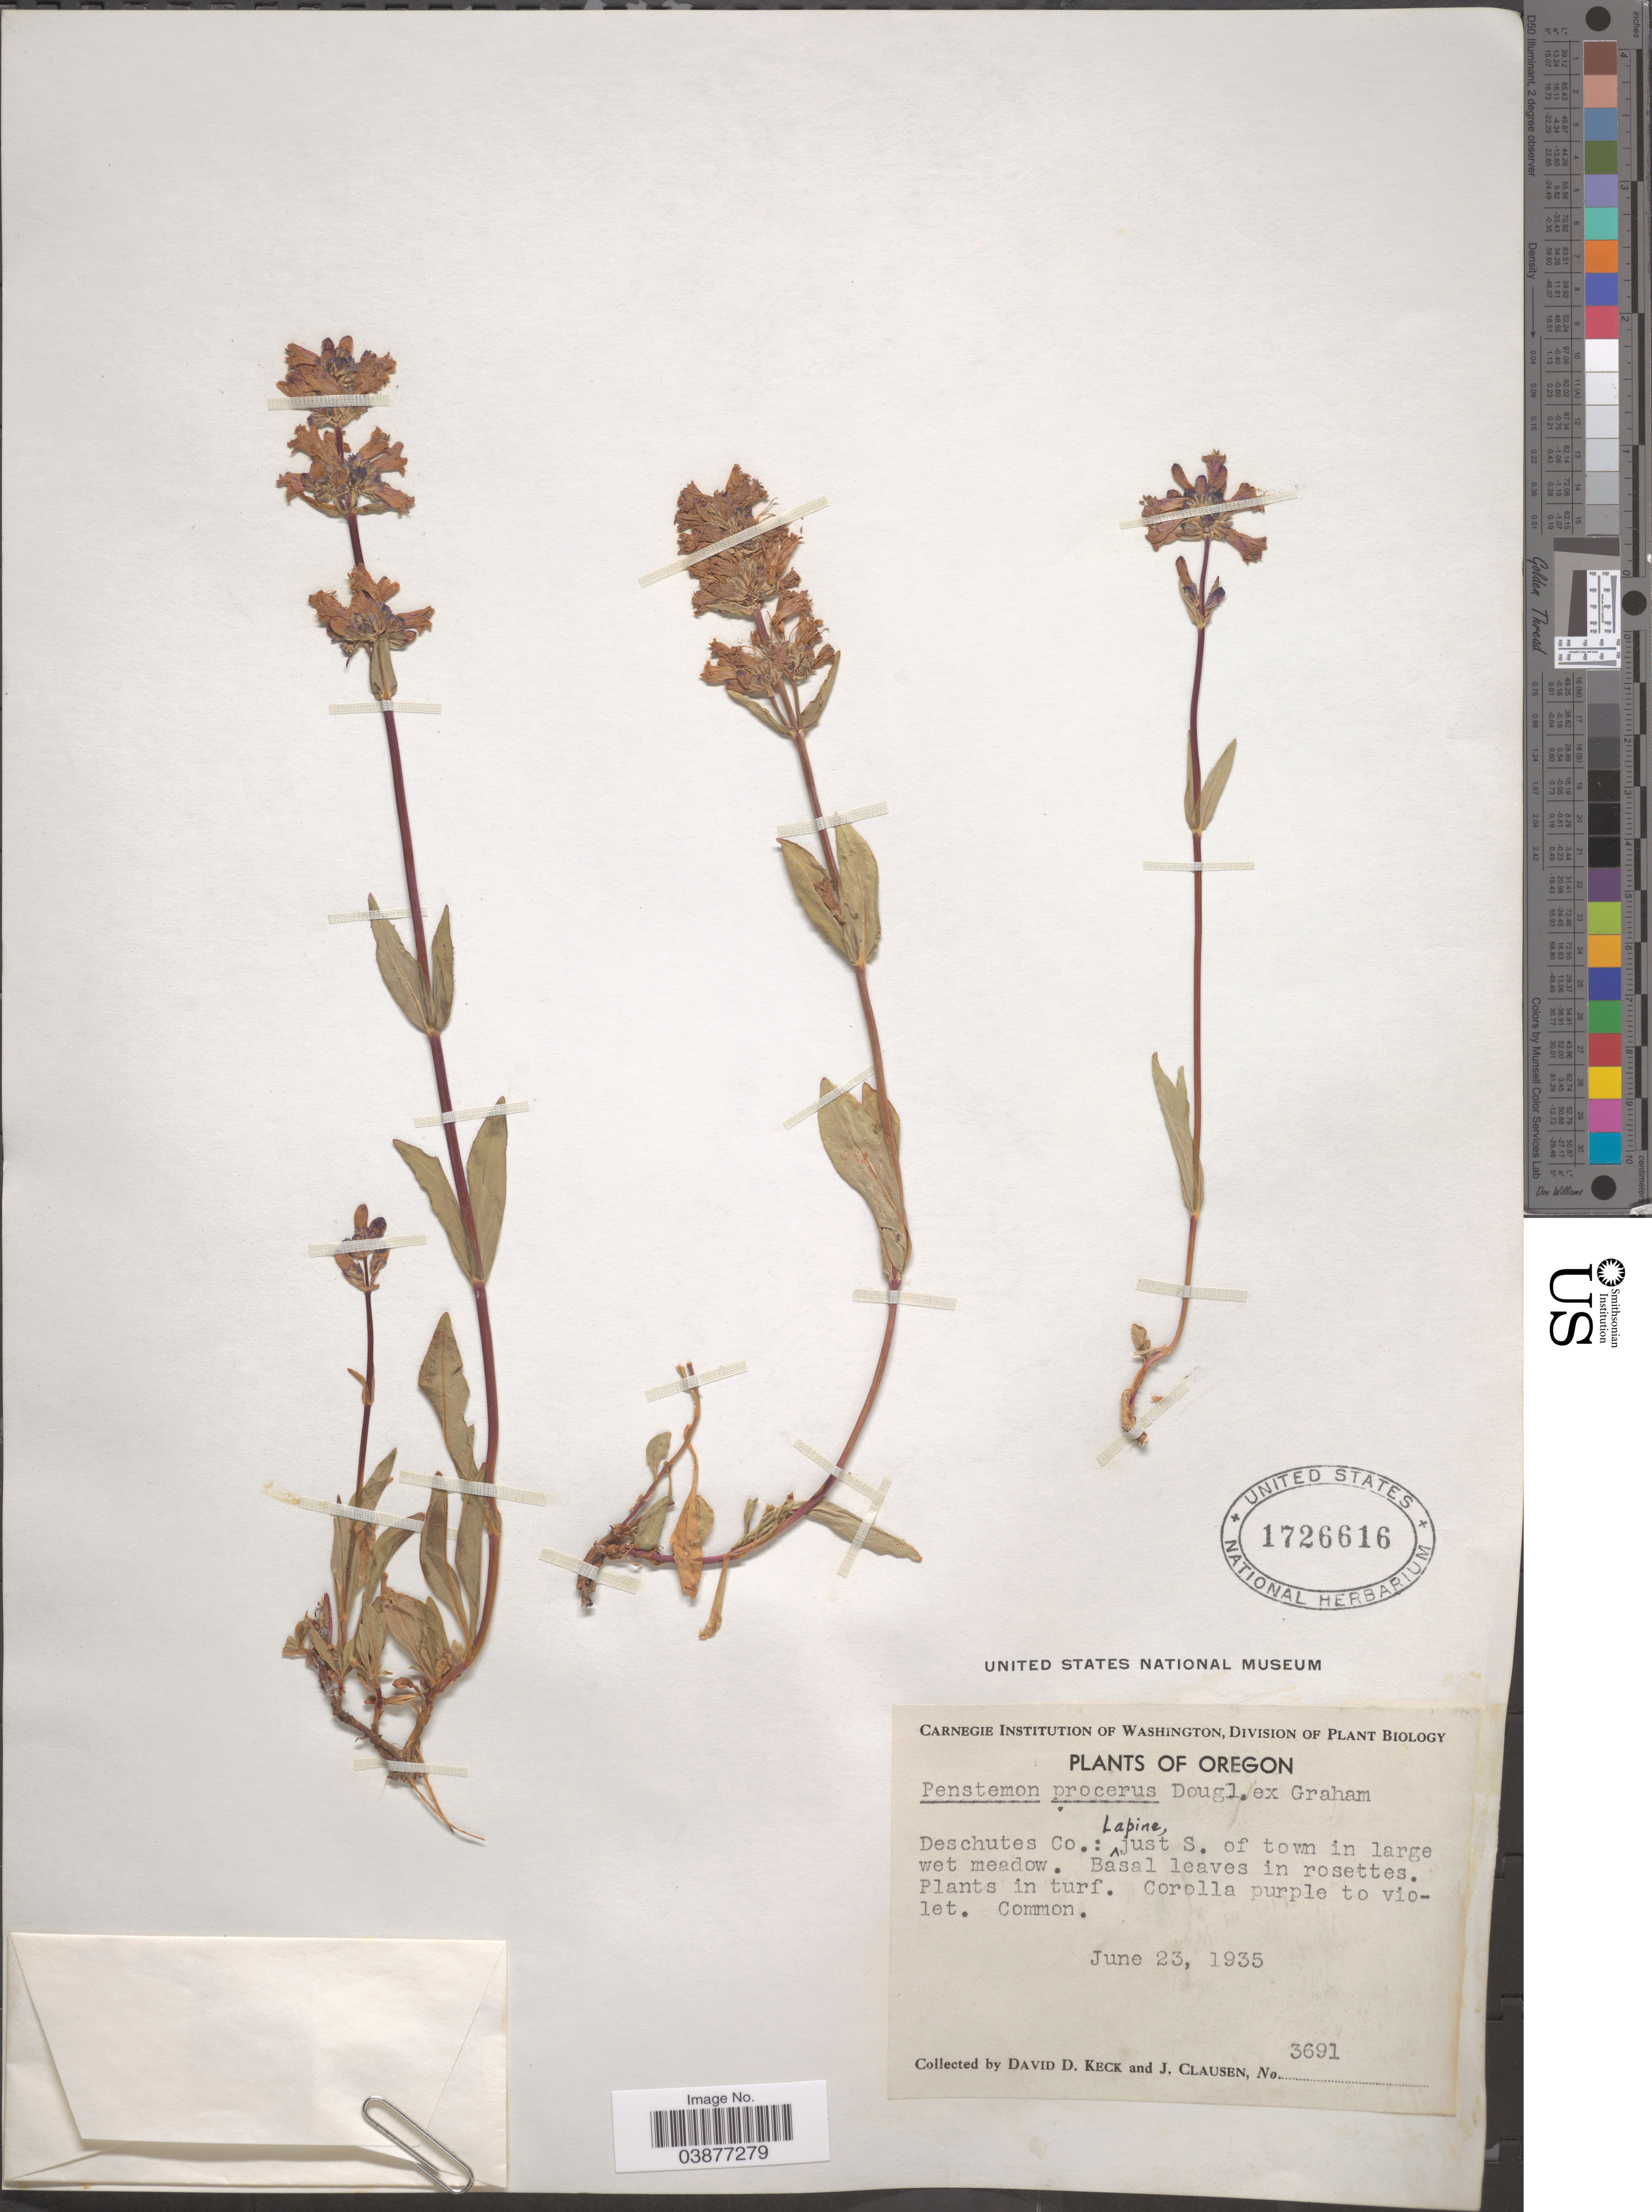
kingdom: Plantae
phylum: Tracheophyta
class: Magnoliopsida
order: Lamiales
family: Plantaginaceae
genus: Penstemon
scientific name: Penstemon procerus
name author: Douglas ex Graham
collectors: D. D. Keck & J. Clausen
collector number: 3691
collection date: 1935-06-23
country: United States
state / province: Oregon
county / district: Deschutes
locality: Deschutes Co: Lapine just S. of town in large wet meadow.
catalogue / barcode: US 1726616